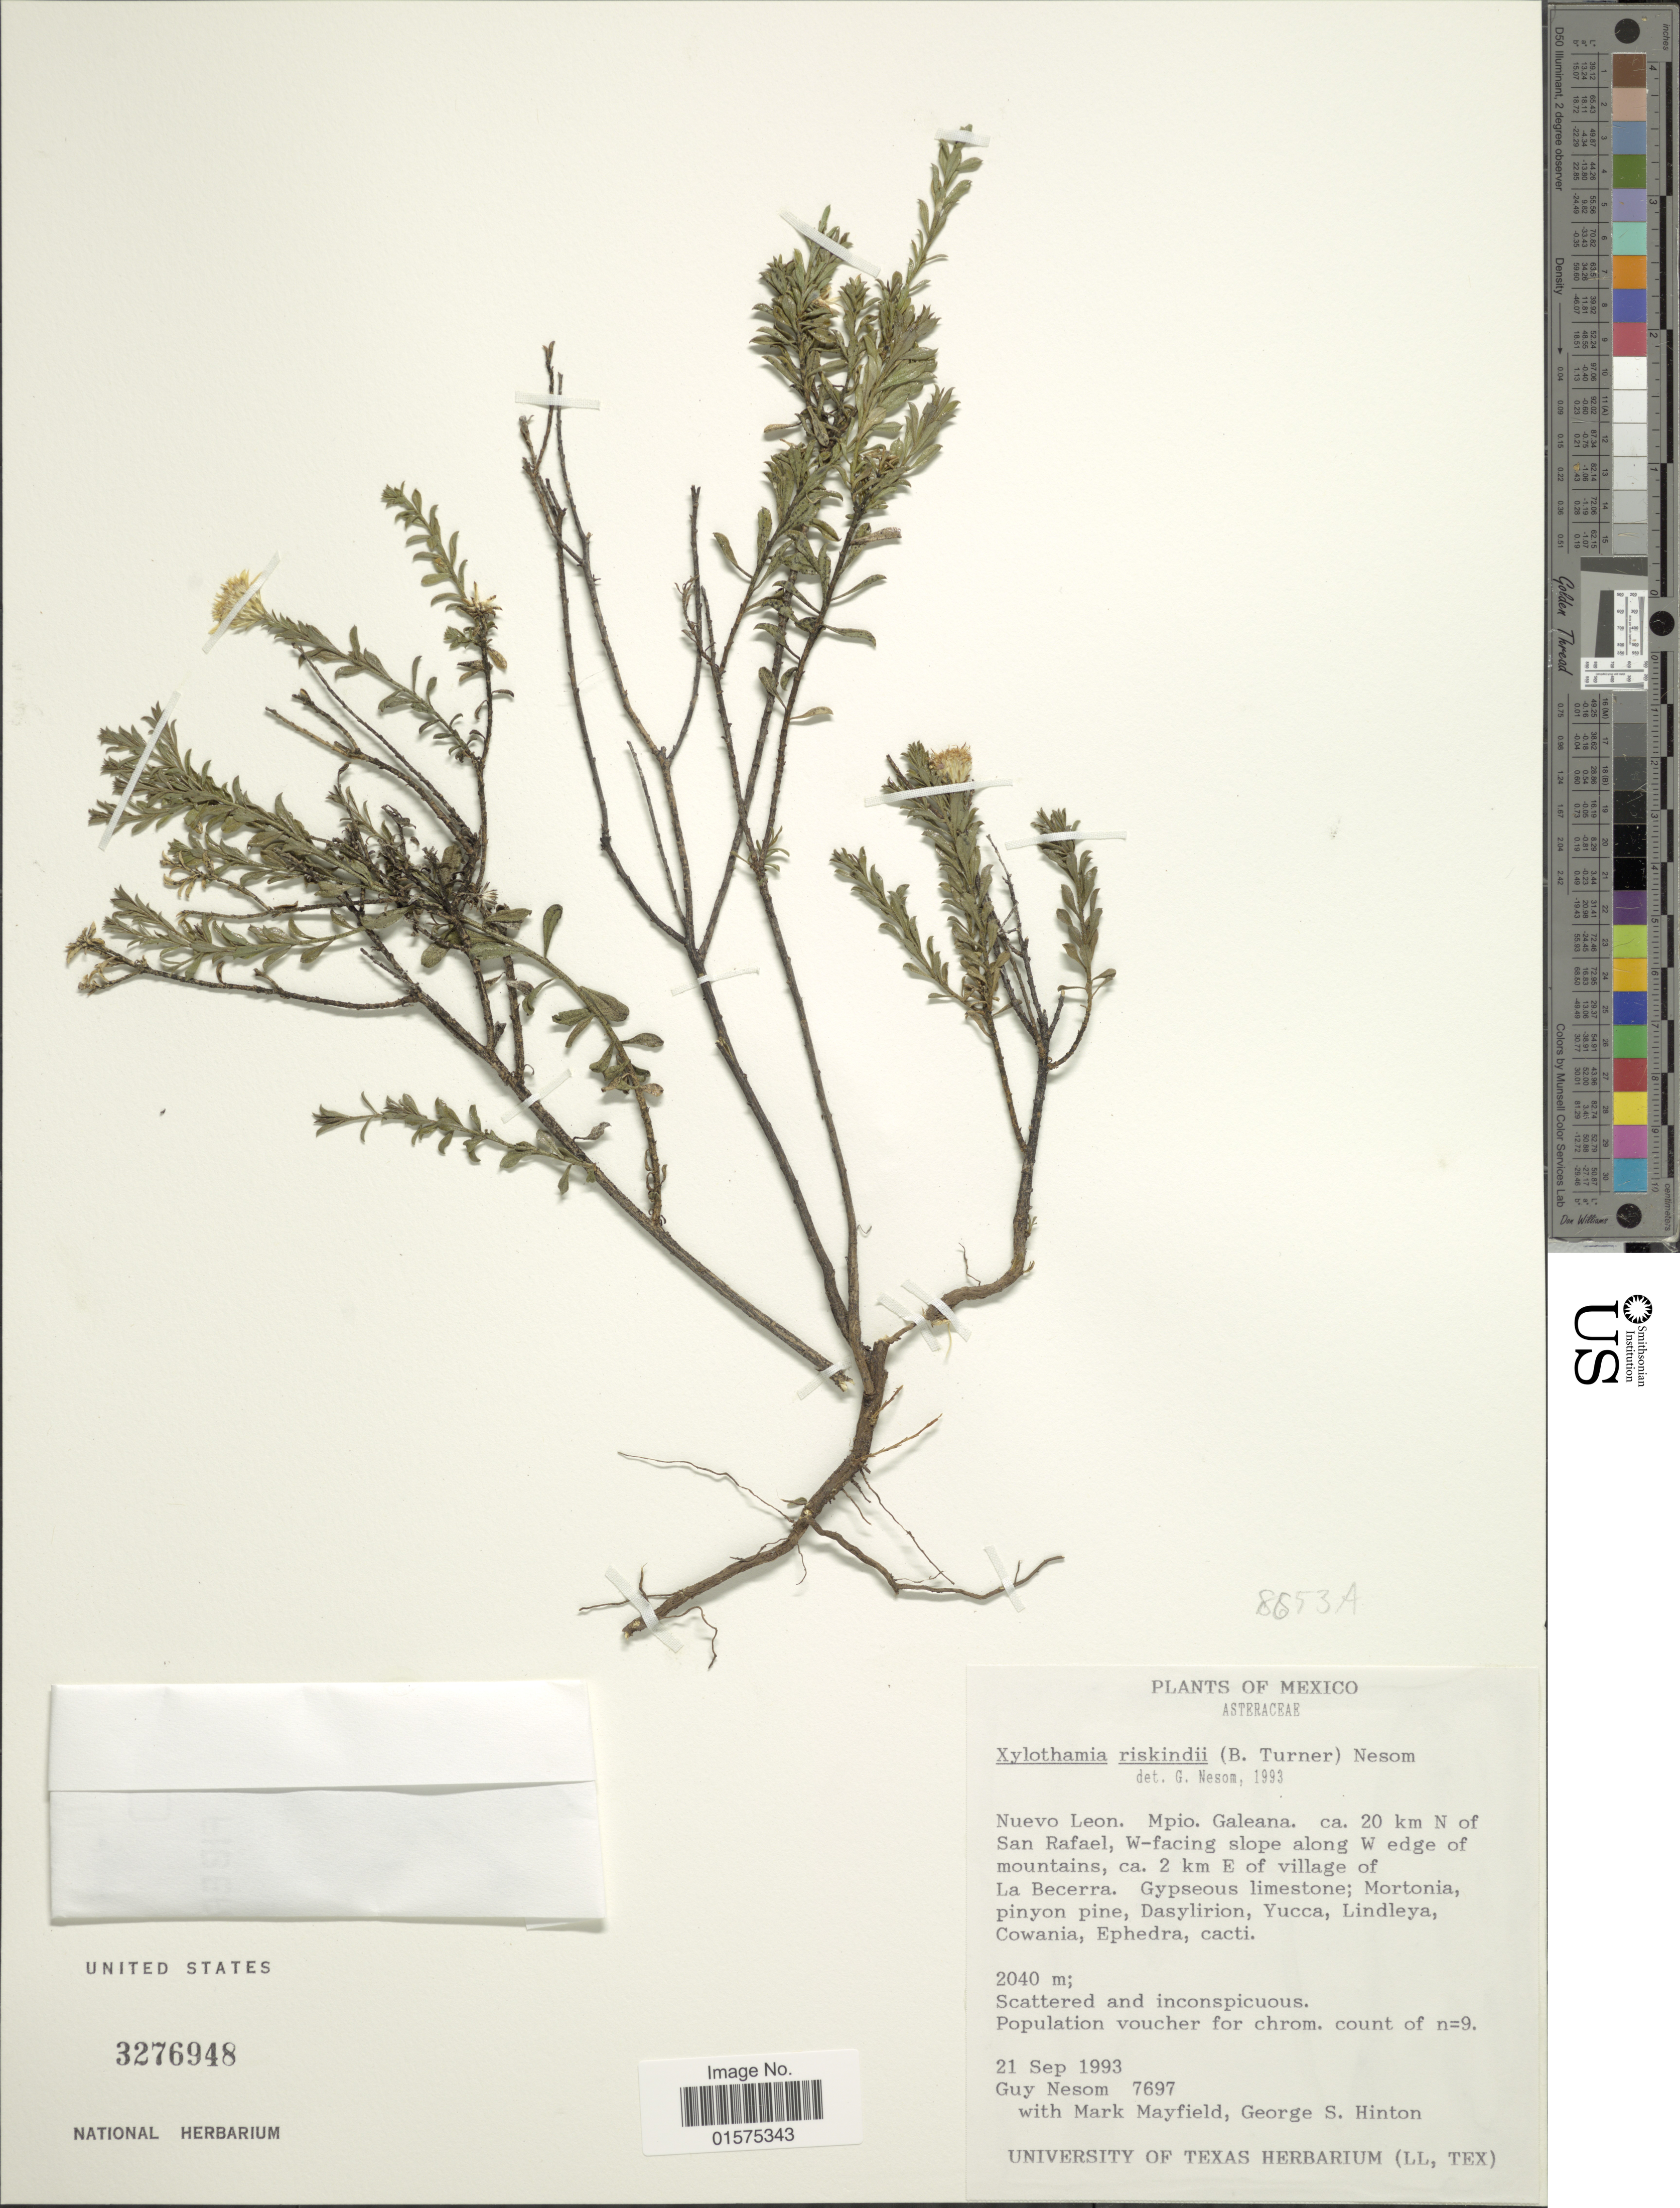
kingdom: Plantae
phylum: Tracheophyta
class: Magnoliopsida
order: Asterales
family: Asteraceae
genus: Xylothamia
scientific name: Xylothamia riskindii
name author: (B.L. Turner & Langford) G.L. Nesom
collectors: G. Nesom, M. H. Mayfield & G. S. Hinton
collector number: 7697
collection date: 1993-09-21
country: Mexico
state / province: Nuevo León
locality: Mpio. Galeana. ca. 20 km N of San Rafael, W-facing slope along W edge of mountains, ca. 2 km E of village of La Becerra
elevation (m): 2040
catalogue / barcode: US 3276948